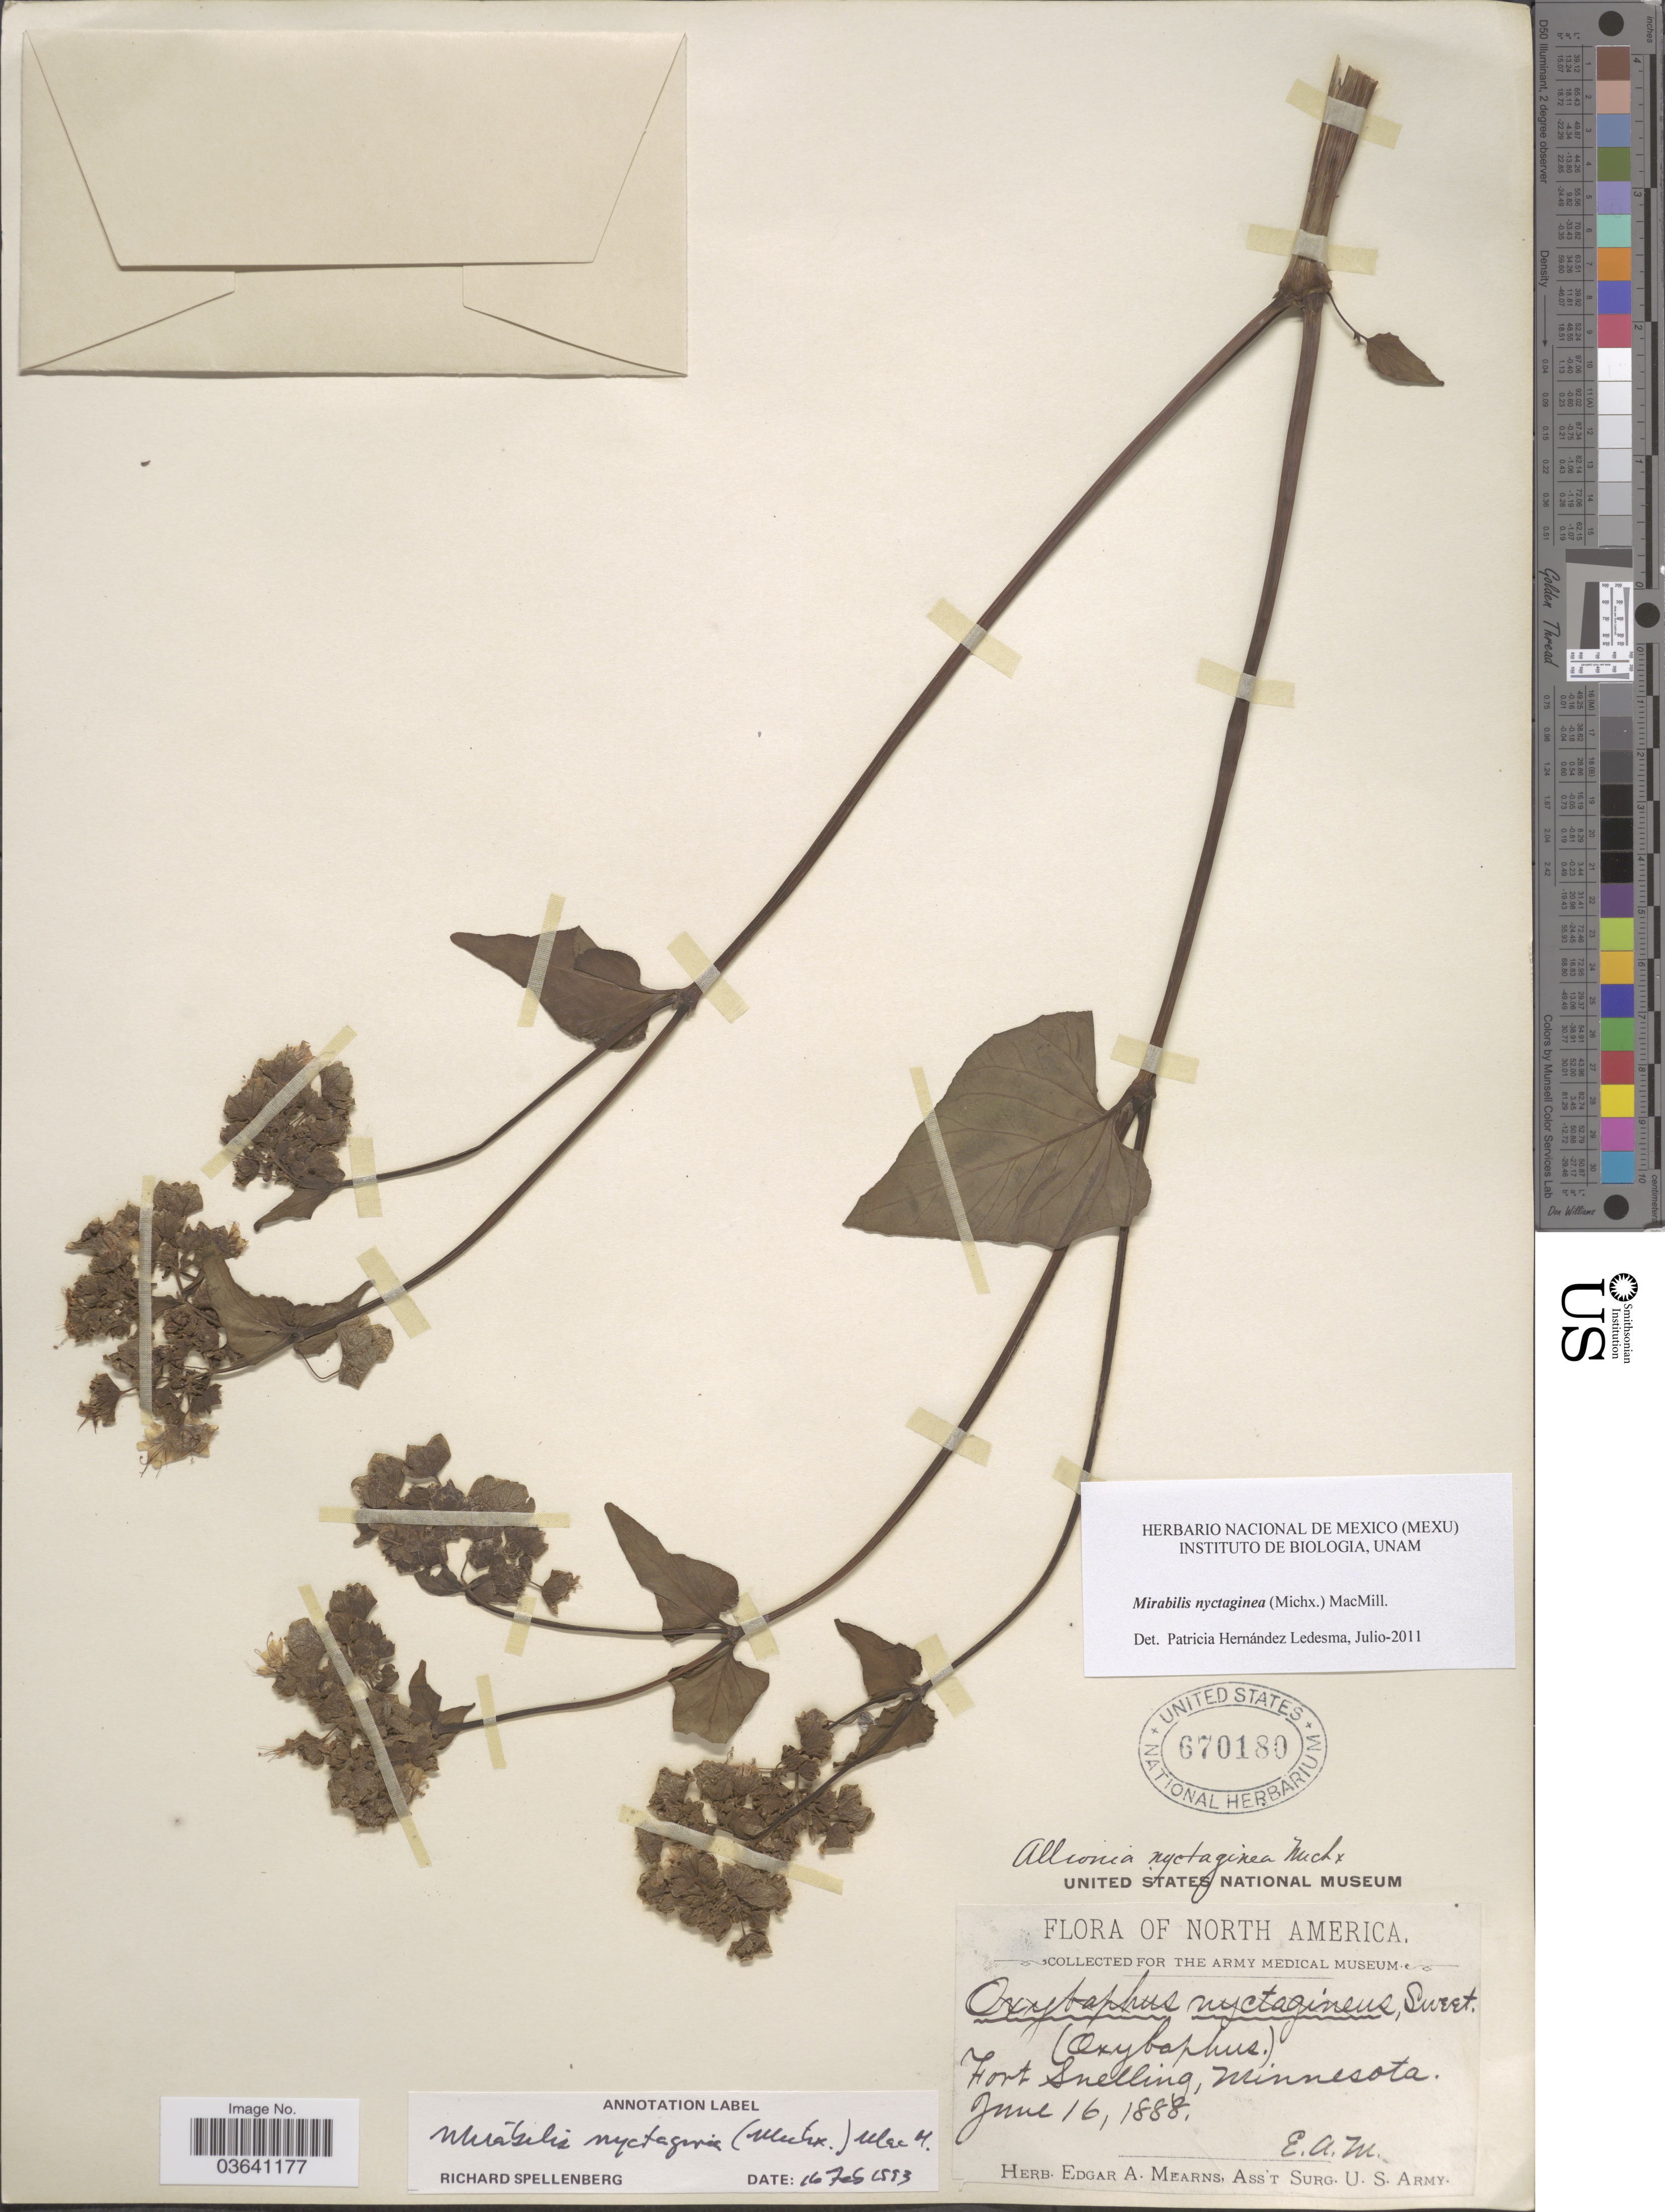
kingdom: Plantae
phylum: Tracheophyta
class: Magnoliopsida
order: Caryophyllales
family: Nyctaginaceae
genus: Mirabilis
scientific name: Mirabilis nyctaginea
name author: (Michx.) MacMill.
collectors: E. A. Mearns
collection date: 1888-06-16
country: United States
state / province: Minnesota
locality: Fort Snelling.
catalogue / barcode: US 670180